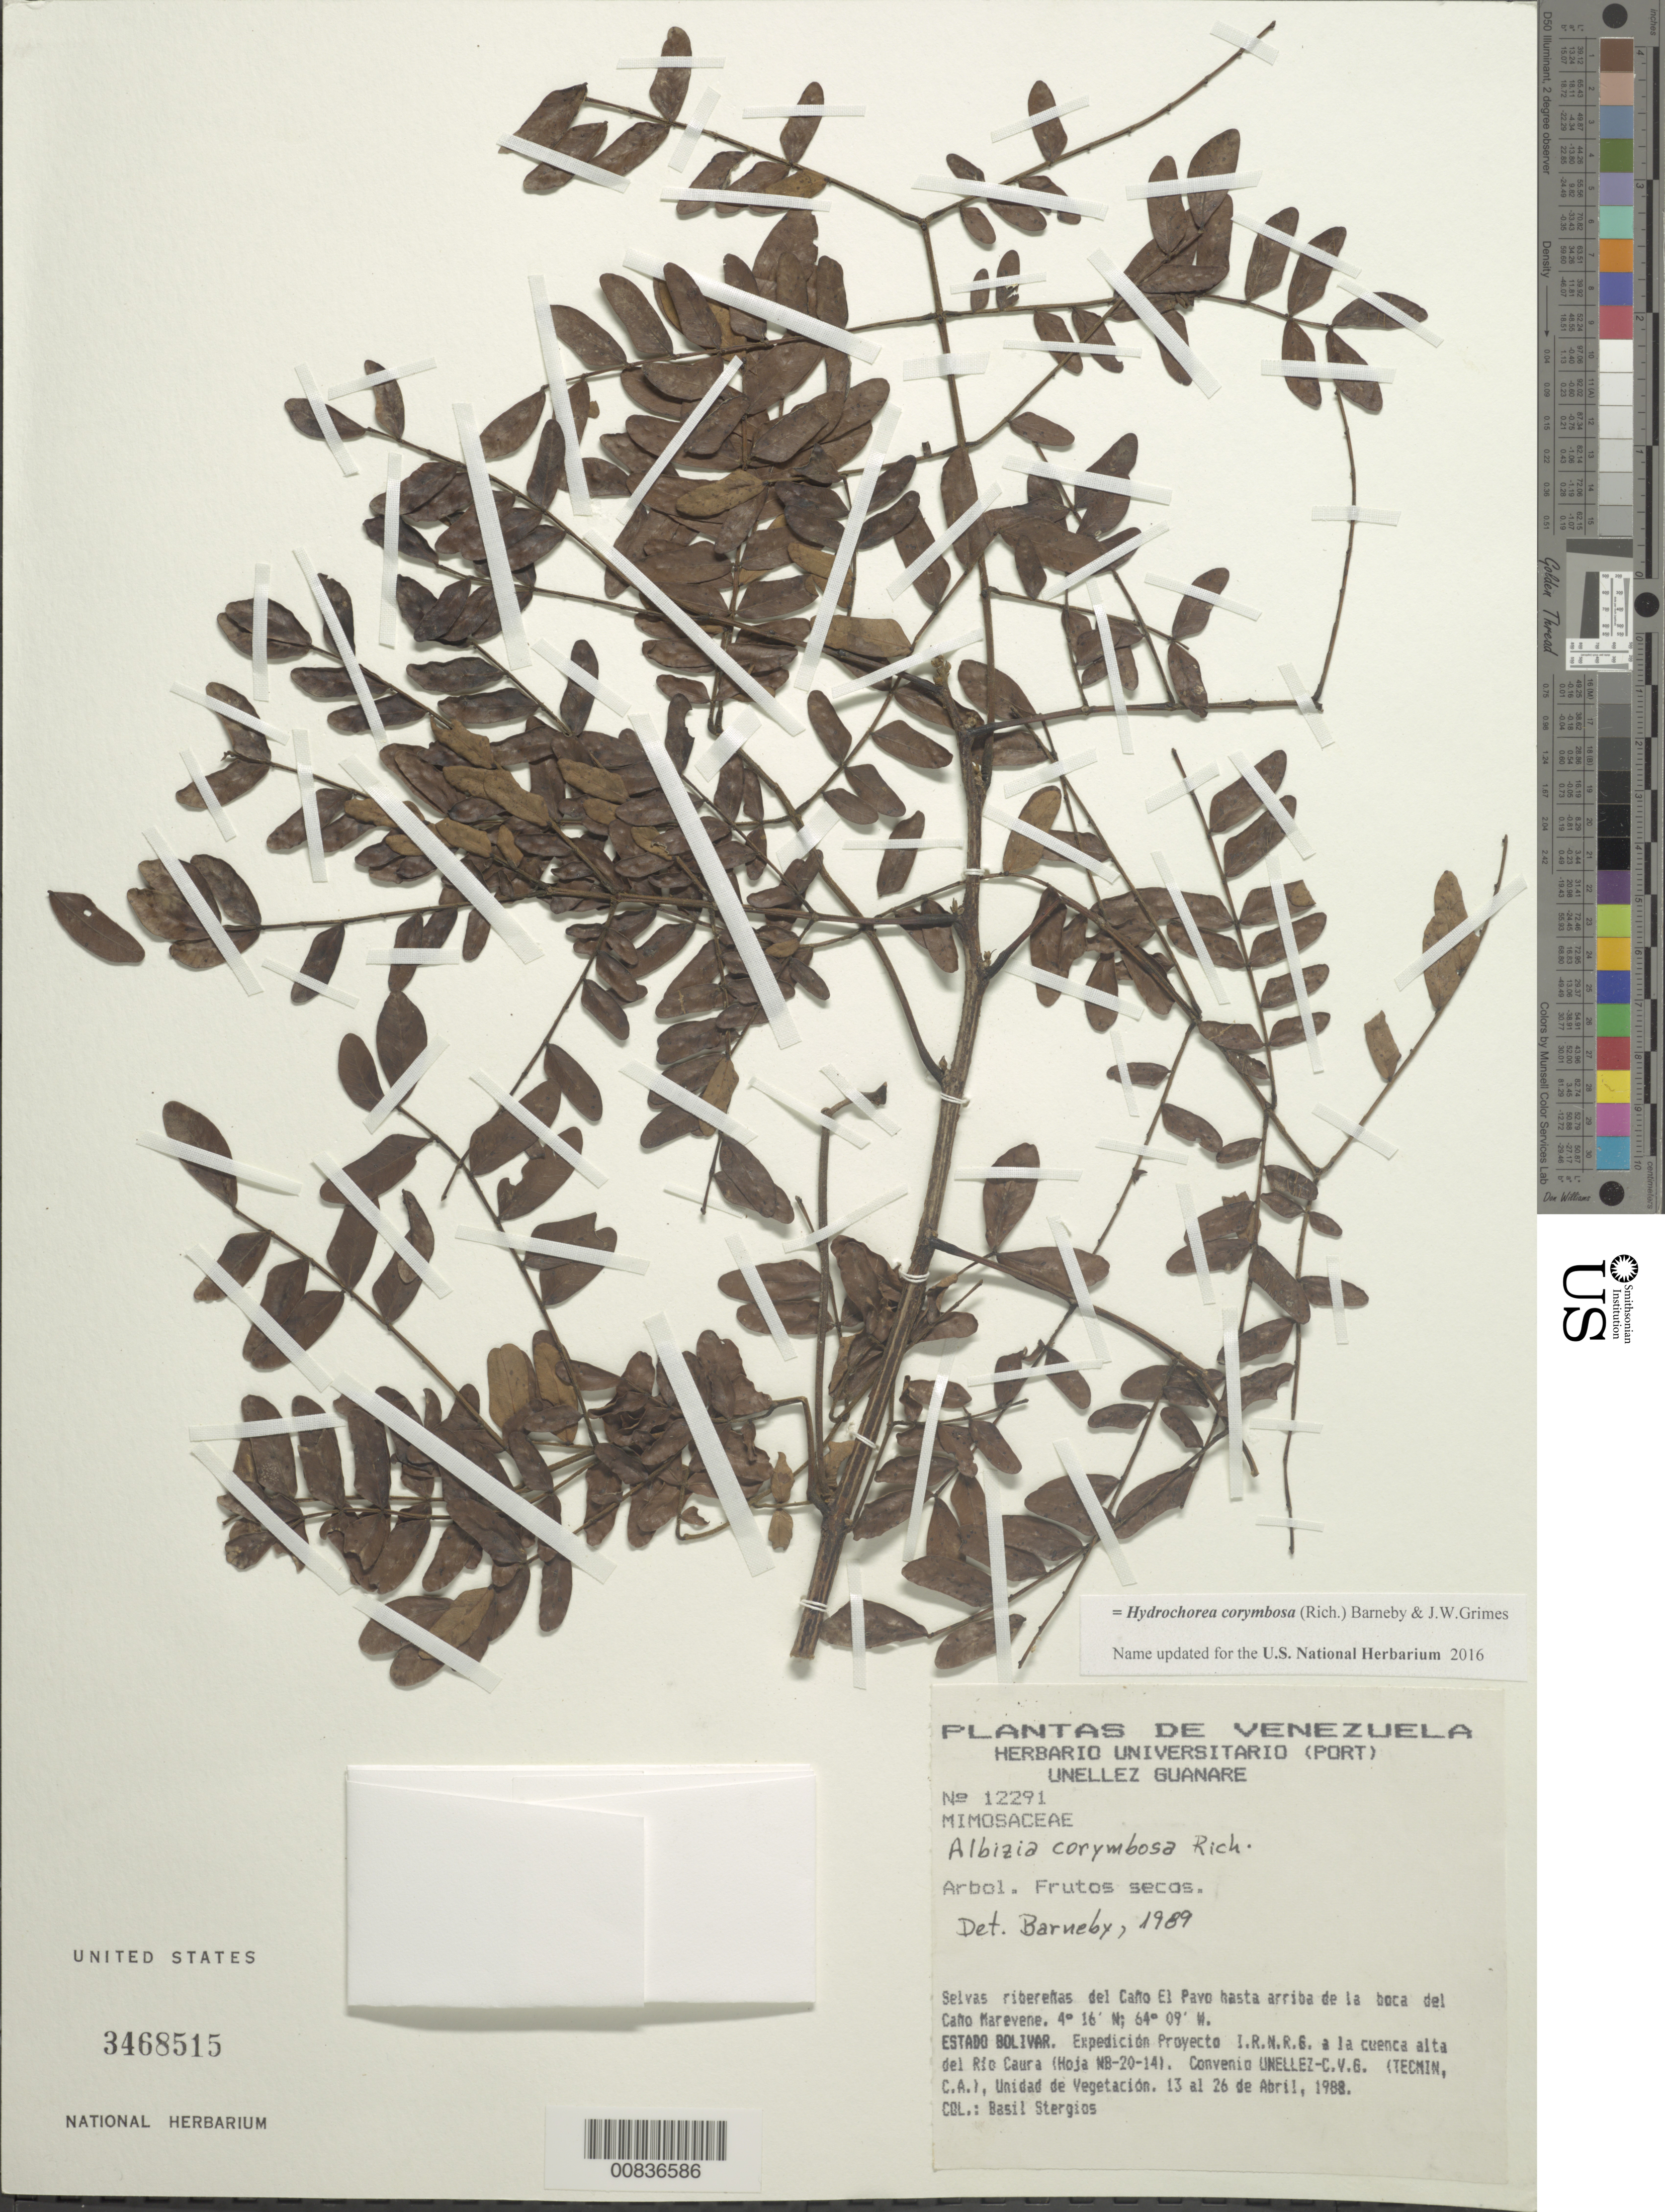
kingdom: Plantae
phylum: Tracheophyta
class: Magnoliopsida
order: Fabales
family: Fabaceae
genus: Hydrochorea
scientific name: Hydrochorea corymbosa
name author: (Rich.) Barneby & J.W. Grimes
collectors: B. G. Stergios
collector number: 12291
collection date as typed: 13-Apr-88 to 26-Apr-88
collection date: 1988-04-13/1988-04-26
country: Venezuela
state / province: Bolívar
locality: Río Caura, Caño El Pavo, boca del Caño Marevene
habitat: Selvas riberenas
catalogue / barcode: US 3468515